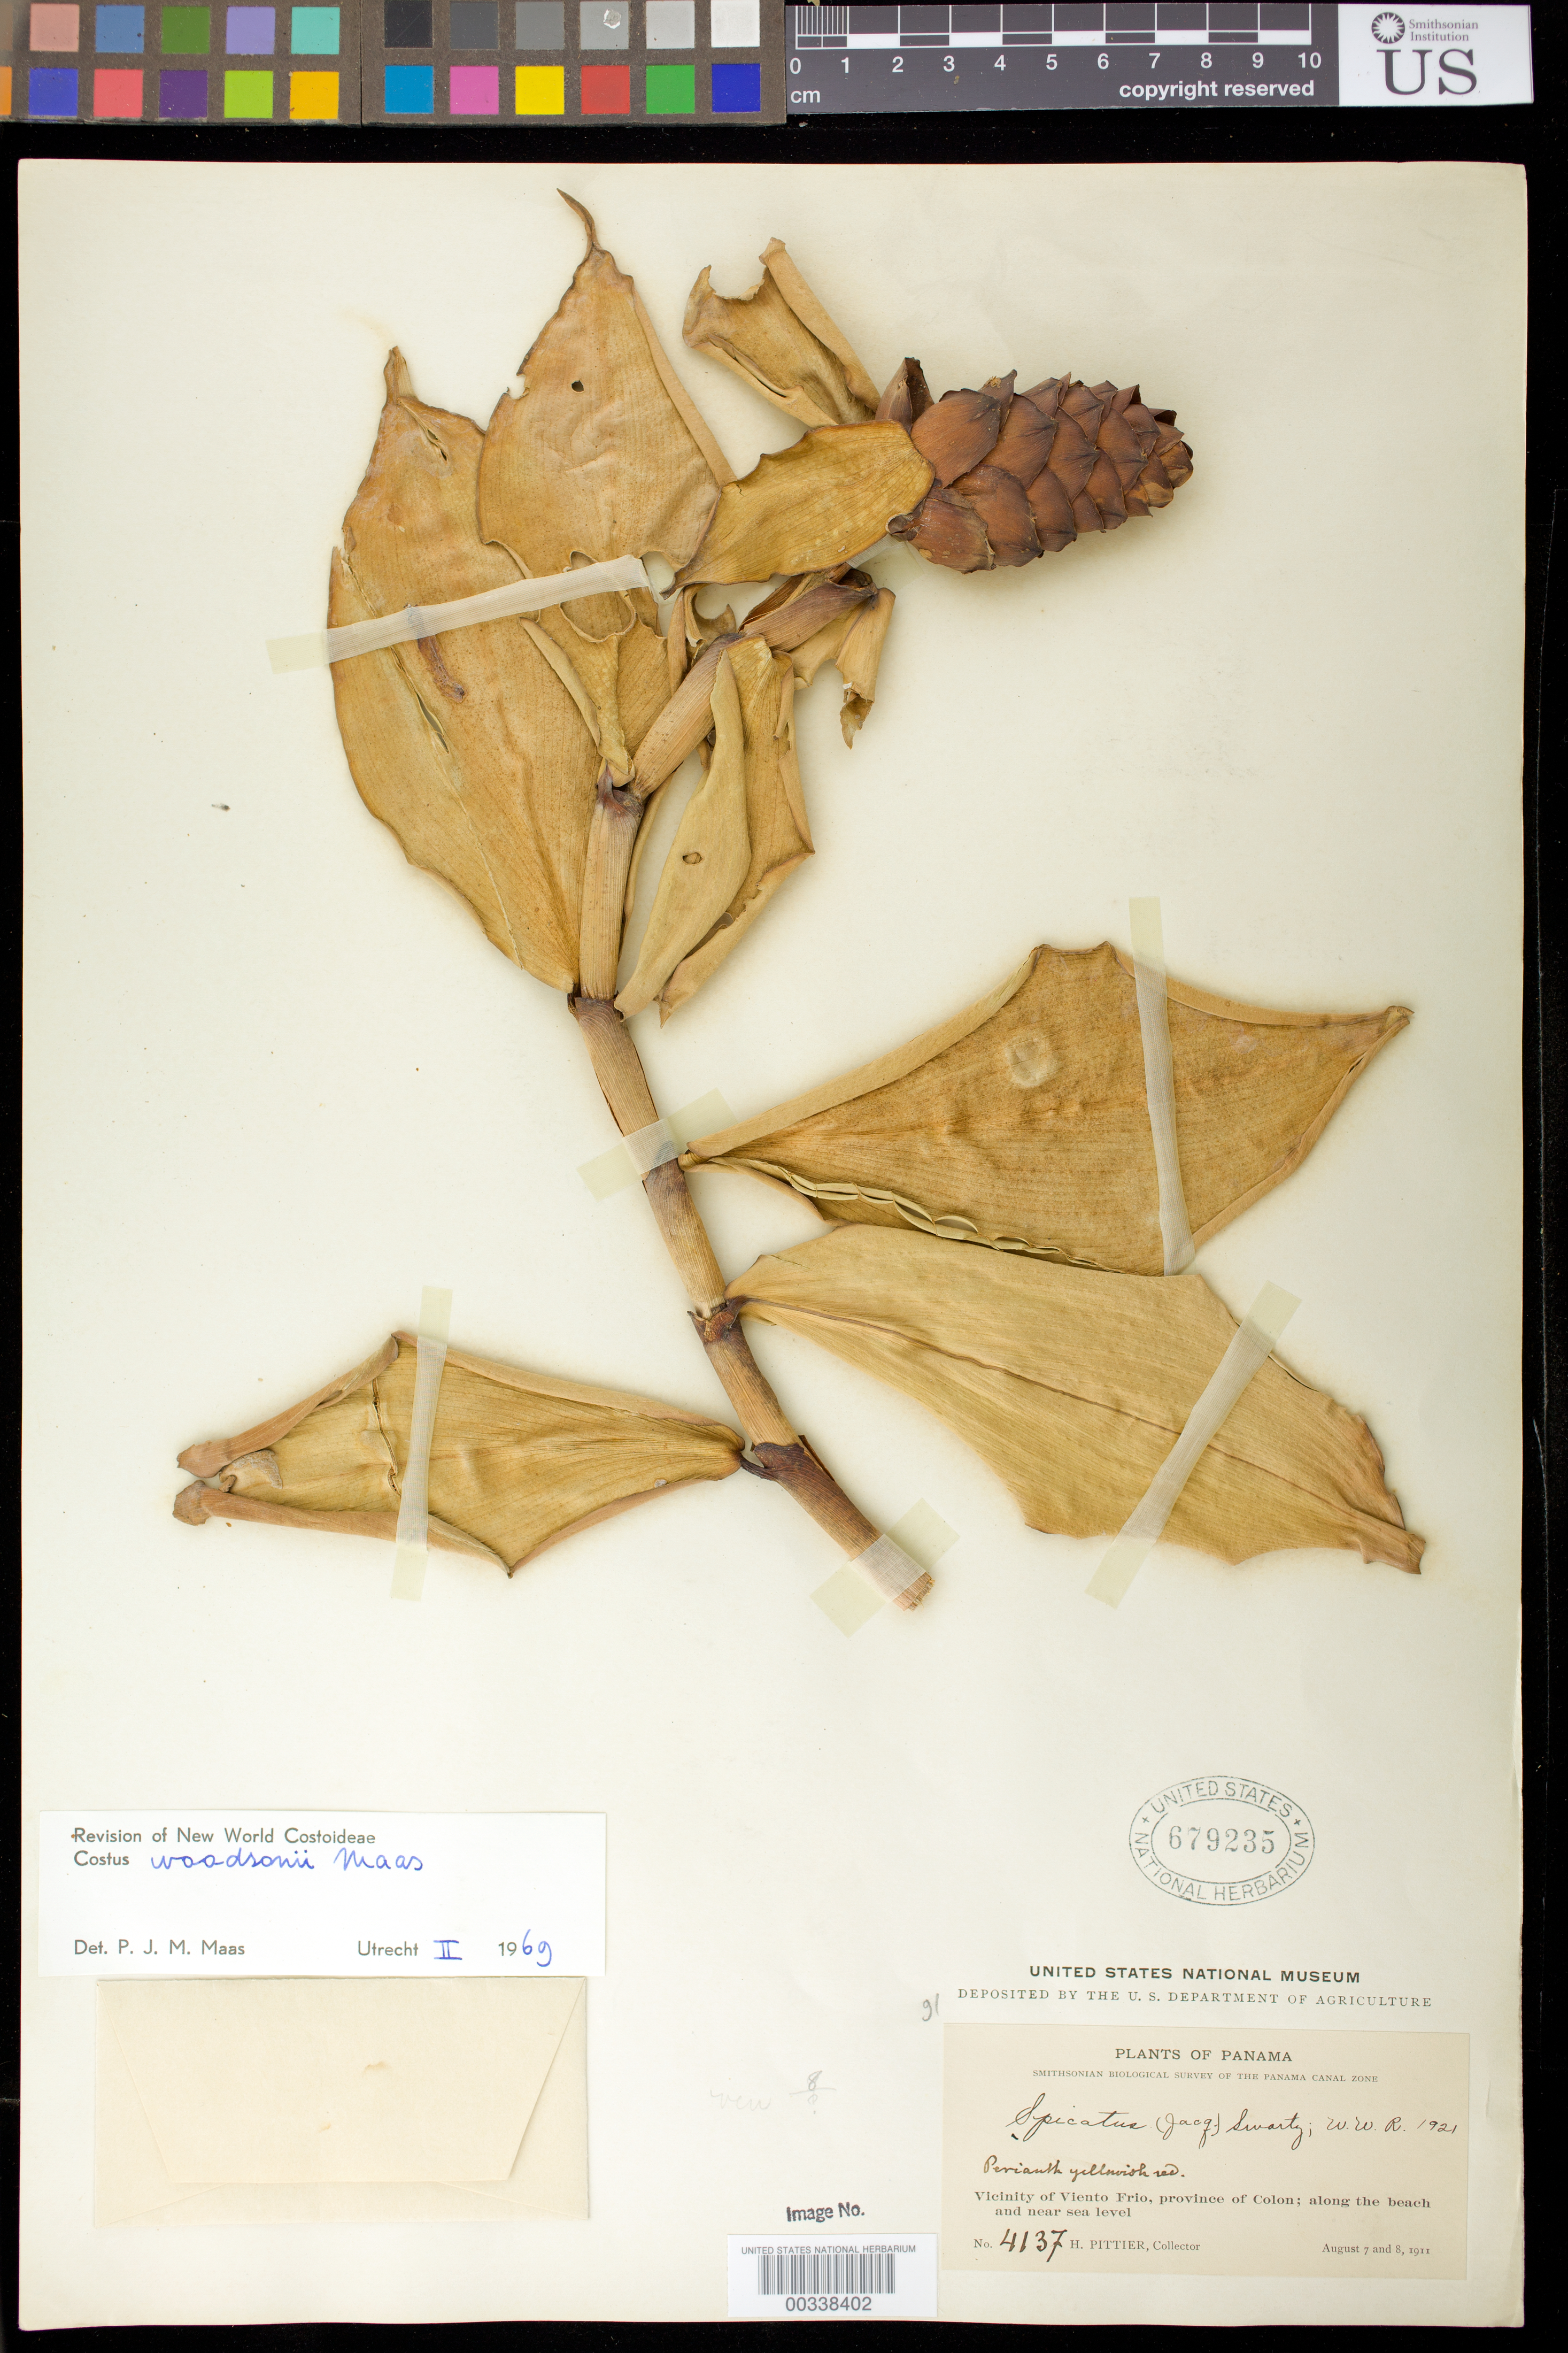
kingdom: Plantae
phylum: Tracheophyta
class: Liliopsida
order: Zingiberales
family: Costaceae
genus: Costus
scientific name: Costus woodsonii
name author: Maas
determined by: Maas, Paul J. M.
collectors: H. F. Pittier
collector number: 4137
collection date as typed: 07 Aug 1911 and 08 Aug 1911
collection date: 1911-08-07,1911-08-08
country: Panama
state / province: Colón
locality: Vicinity of viento Frio, along the beach and near sea level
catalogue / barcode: US 679235